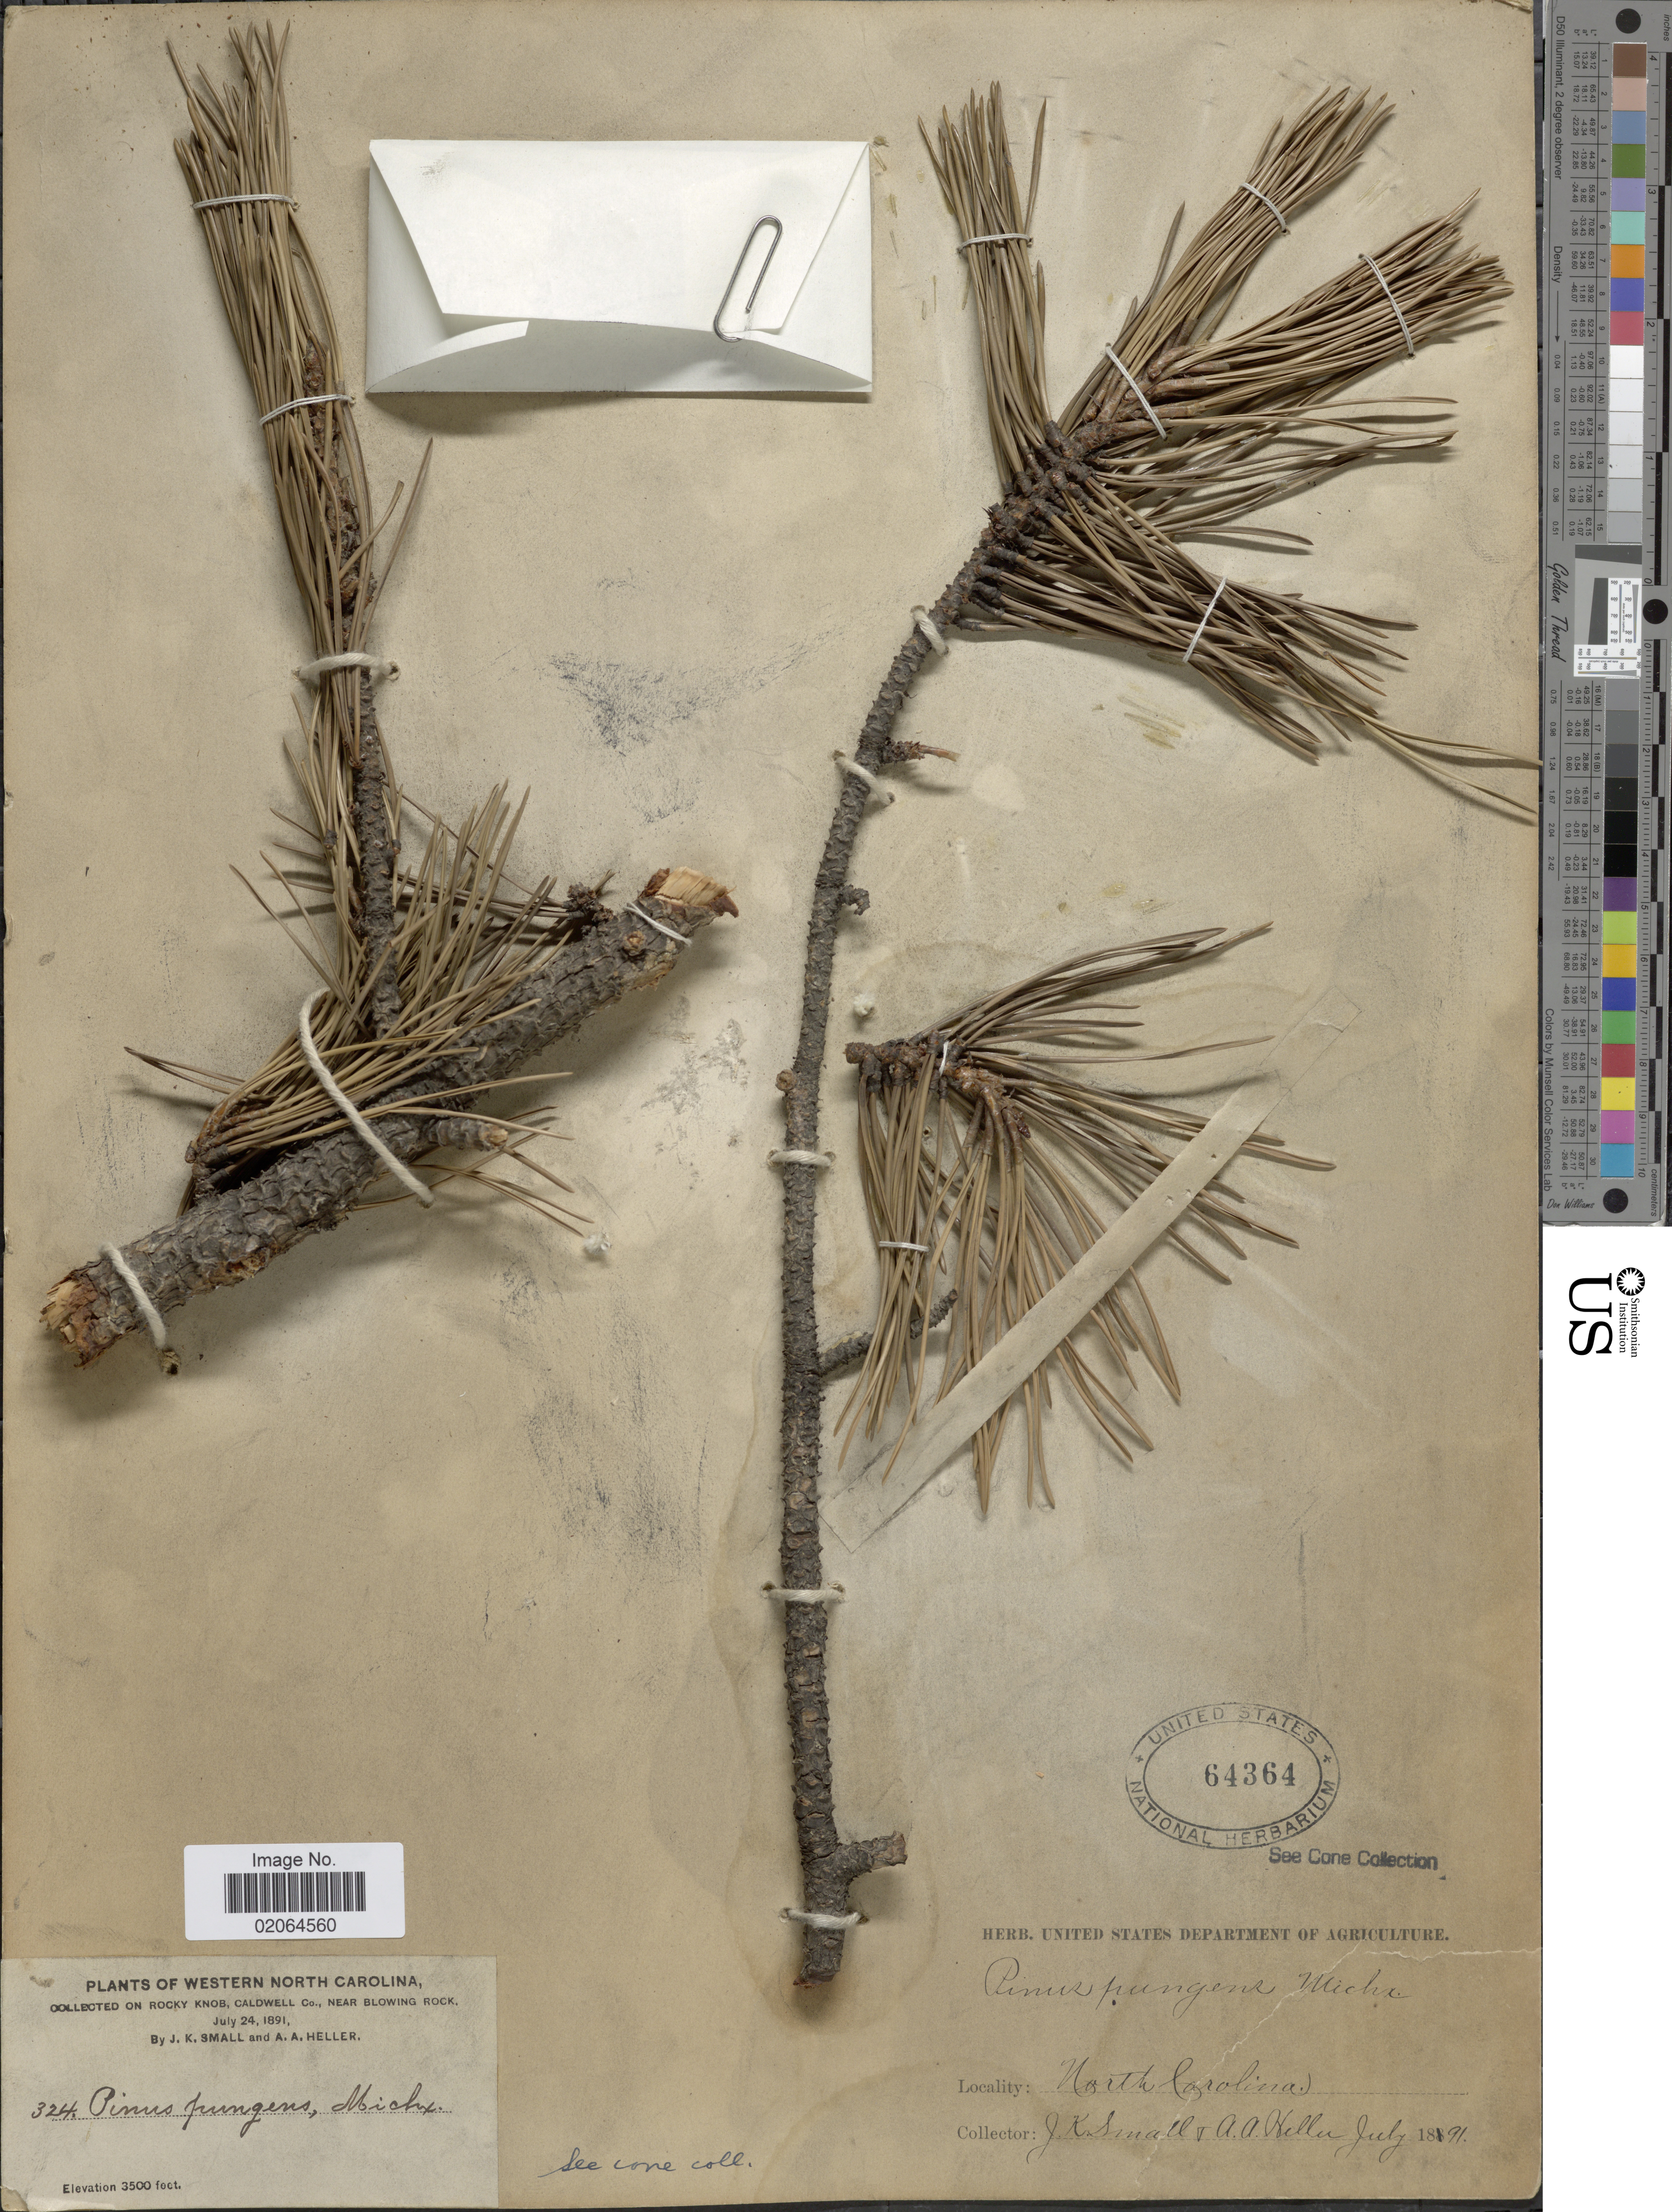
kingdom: Plantae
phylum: Tracheophyta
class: Pinopsida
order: Pinales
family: Pinaceae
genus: Pinus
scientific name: Pinus pungens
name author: Lamb.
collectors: J. K. Small & A. A. Heller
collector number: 324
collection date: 1891-07-24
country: United States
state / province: North Carolina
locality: Western North Carolina. Rocky Know, Caldwell Co., Near Blowing Rock.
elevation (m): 1067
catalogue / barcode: US 64364